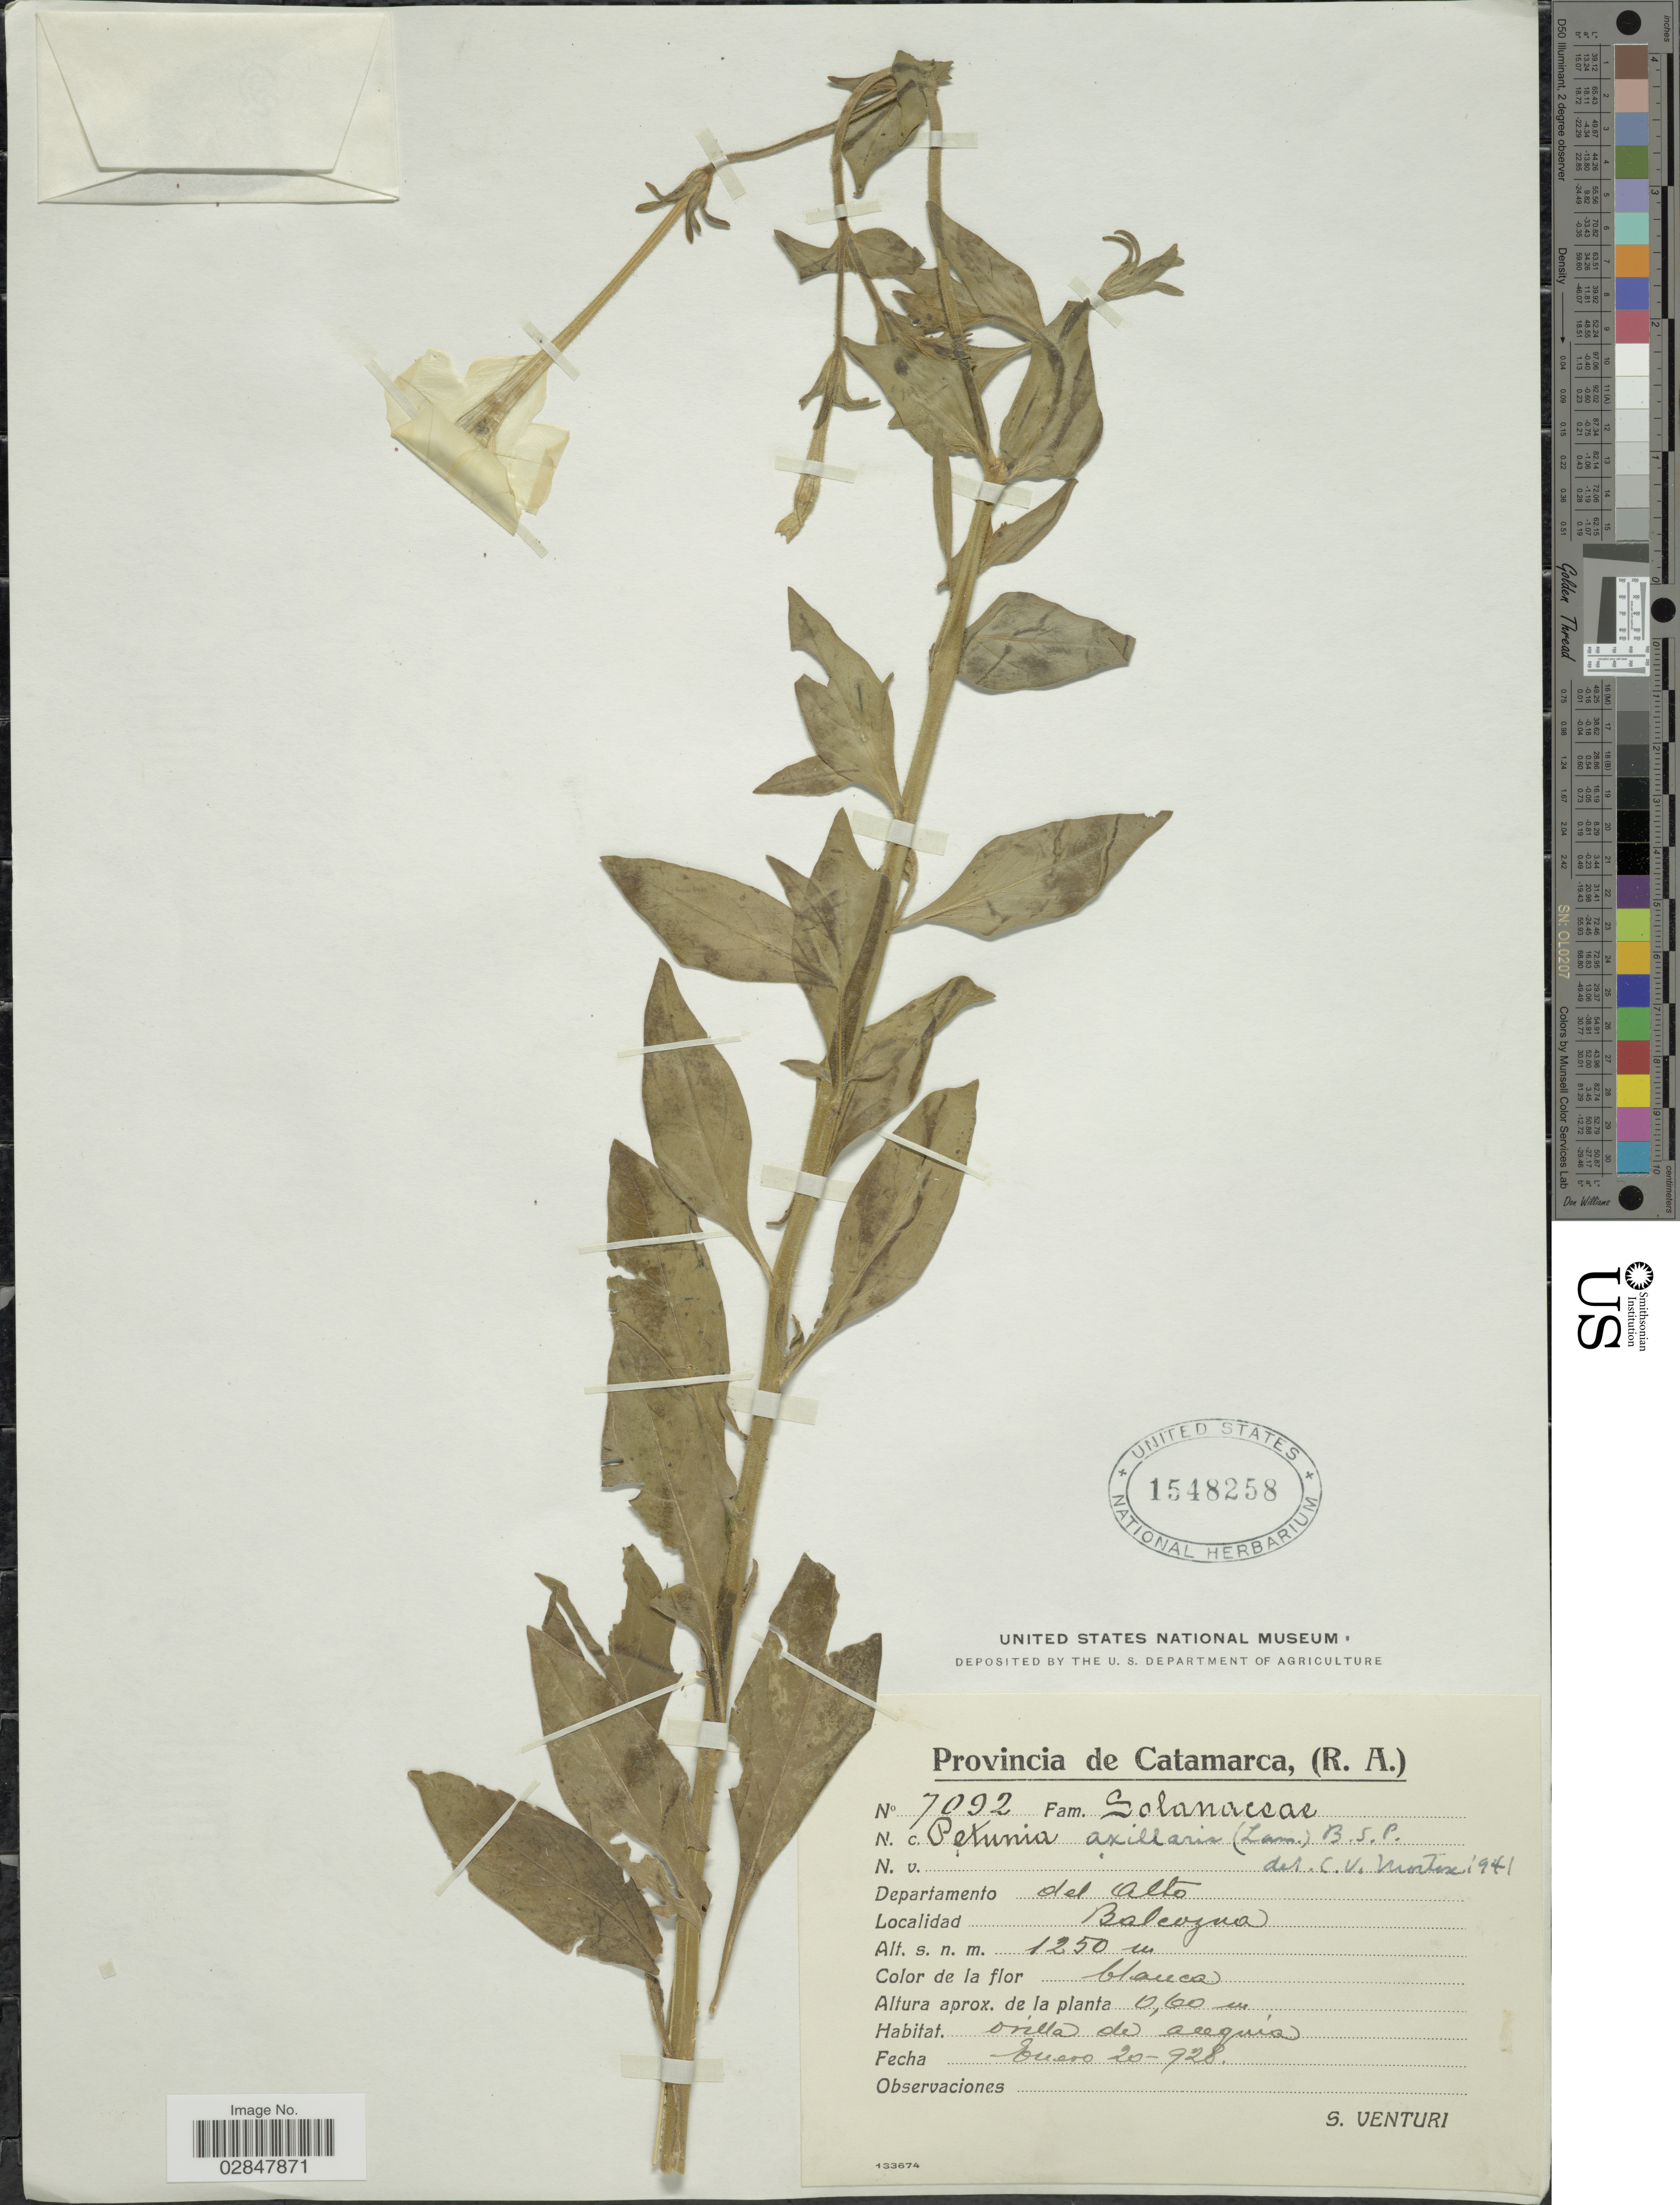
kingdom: Plantae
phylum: Tracheophyta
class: Magnoliopsida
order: Solanales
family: Solanaceae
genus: Petunia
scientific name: Petunia axillaris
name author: (Lam.) Britton, Stearns & Poggenb.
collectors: S. Venturi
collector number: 7092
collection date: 1928-01-20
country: Argentina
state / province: Catamarca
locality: (R.A.), Departamento del Alto, Balcozna.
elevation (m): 1250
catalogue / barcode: US 1548258